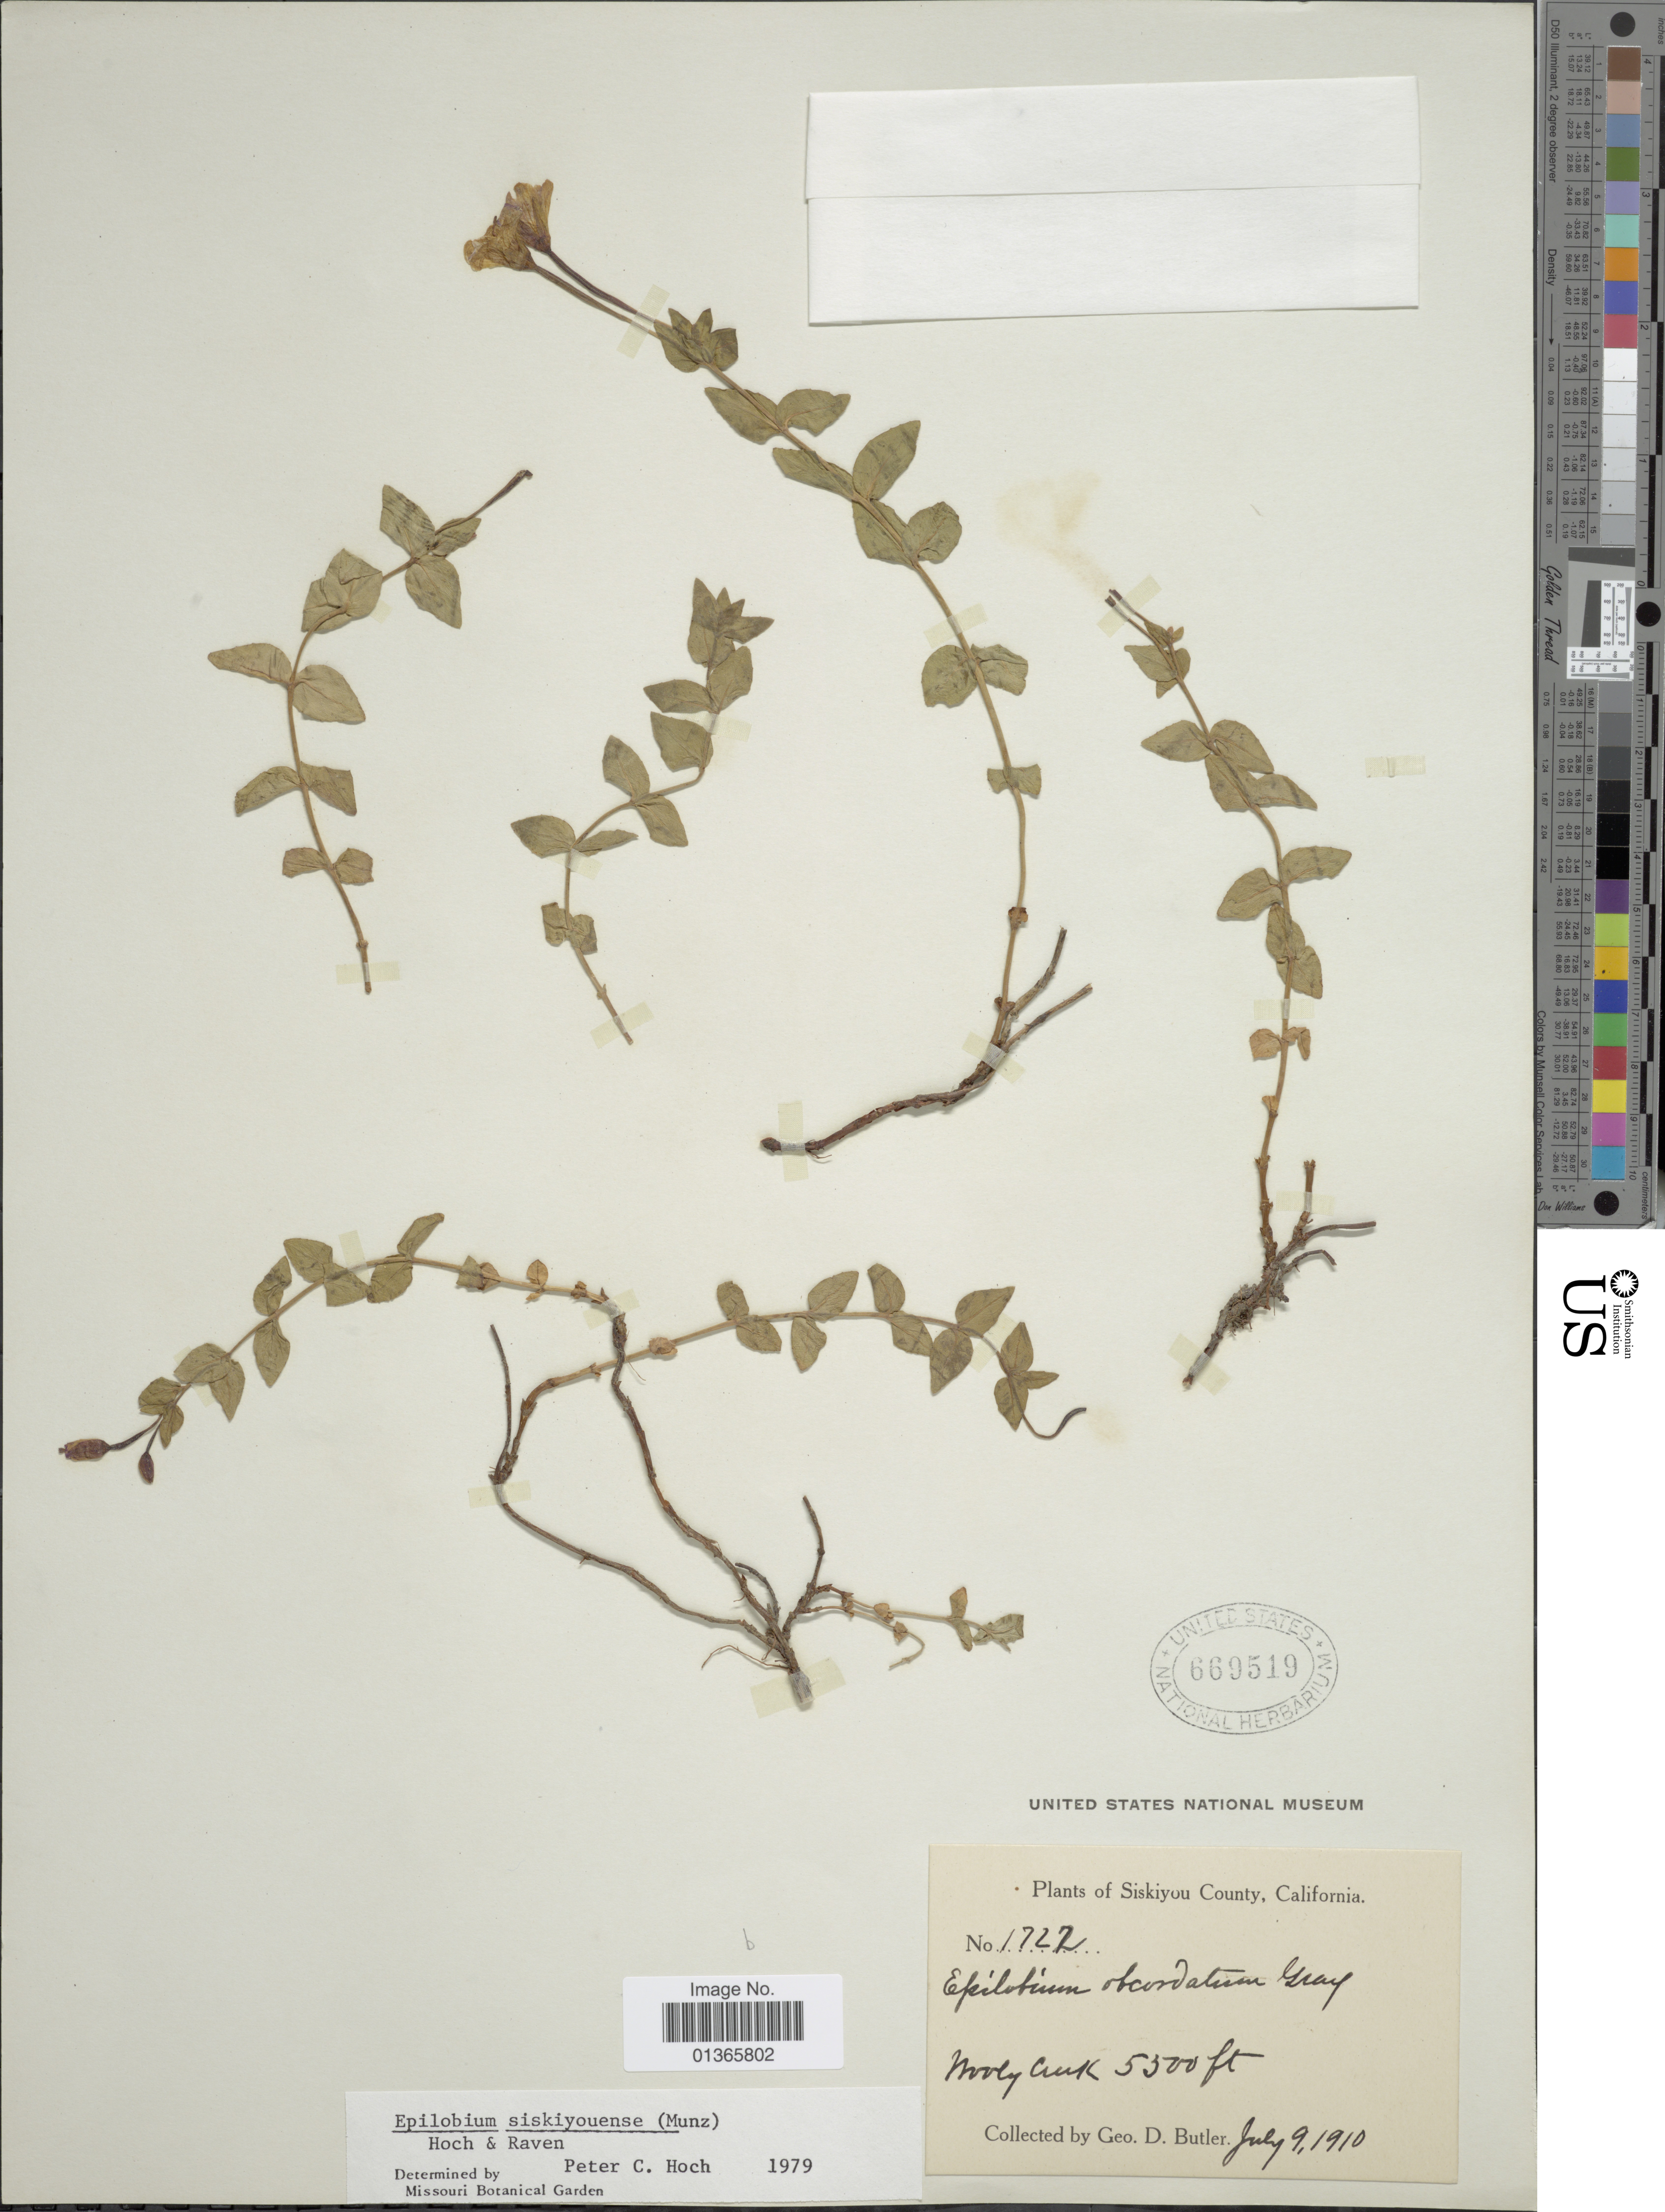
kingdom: Plantae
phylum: Tracheophyta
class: Magnoliopsida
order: Myrtales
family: Onagraceae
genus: Epilobium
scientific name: Epilobium siskiyouense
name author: (Munz) Hoch & P.H. Raven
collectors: G. D. Butler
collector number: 1722*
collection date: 1910-07-09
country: United States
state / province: California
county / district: Siskiyou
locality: Siskiyou County. Wooly Creek.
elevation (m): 1676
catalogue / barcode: US 669519